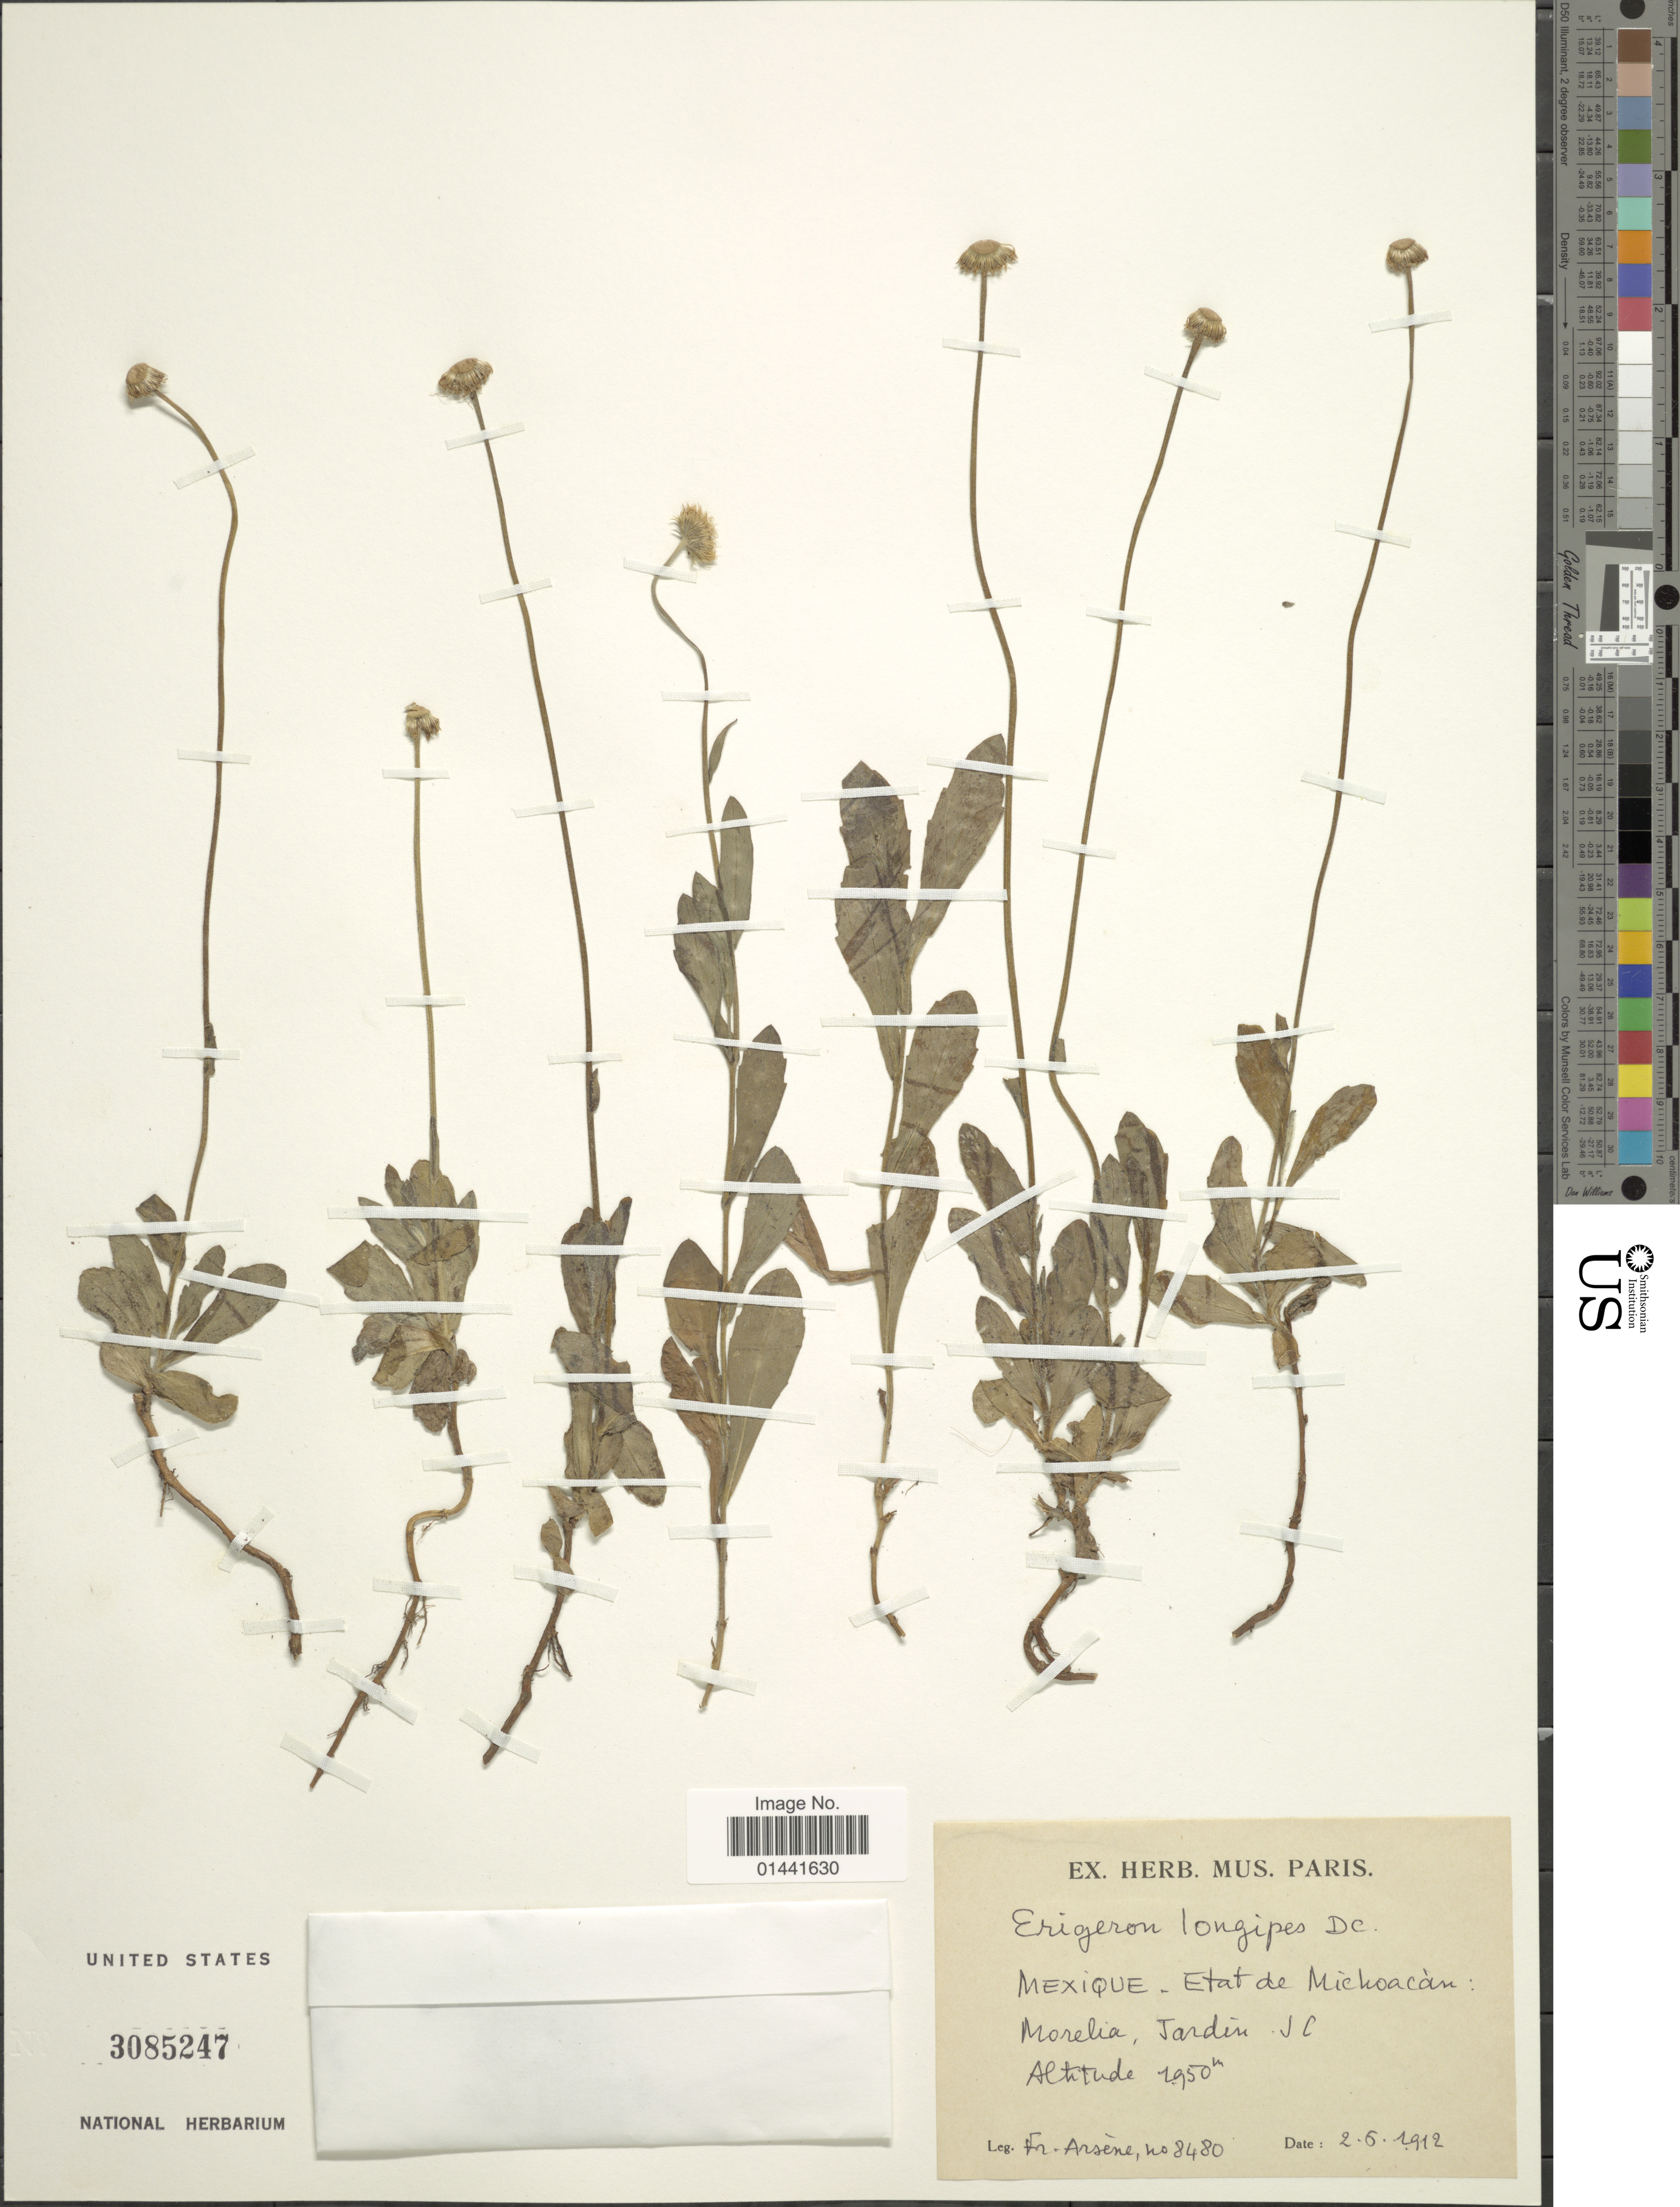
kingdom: Plantae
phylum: Tracheophyta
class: Magnoliopsida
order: Asterales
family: Asteraceae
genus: Erigeron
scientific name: Erigeron longipes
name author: DC.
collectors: Bro. G. Arsène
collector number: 8480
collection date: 1912-05-02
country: Mexico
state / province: Michoacán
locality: Morelia, Jardin J.C.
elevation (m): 1950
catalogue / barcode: US 3085247